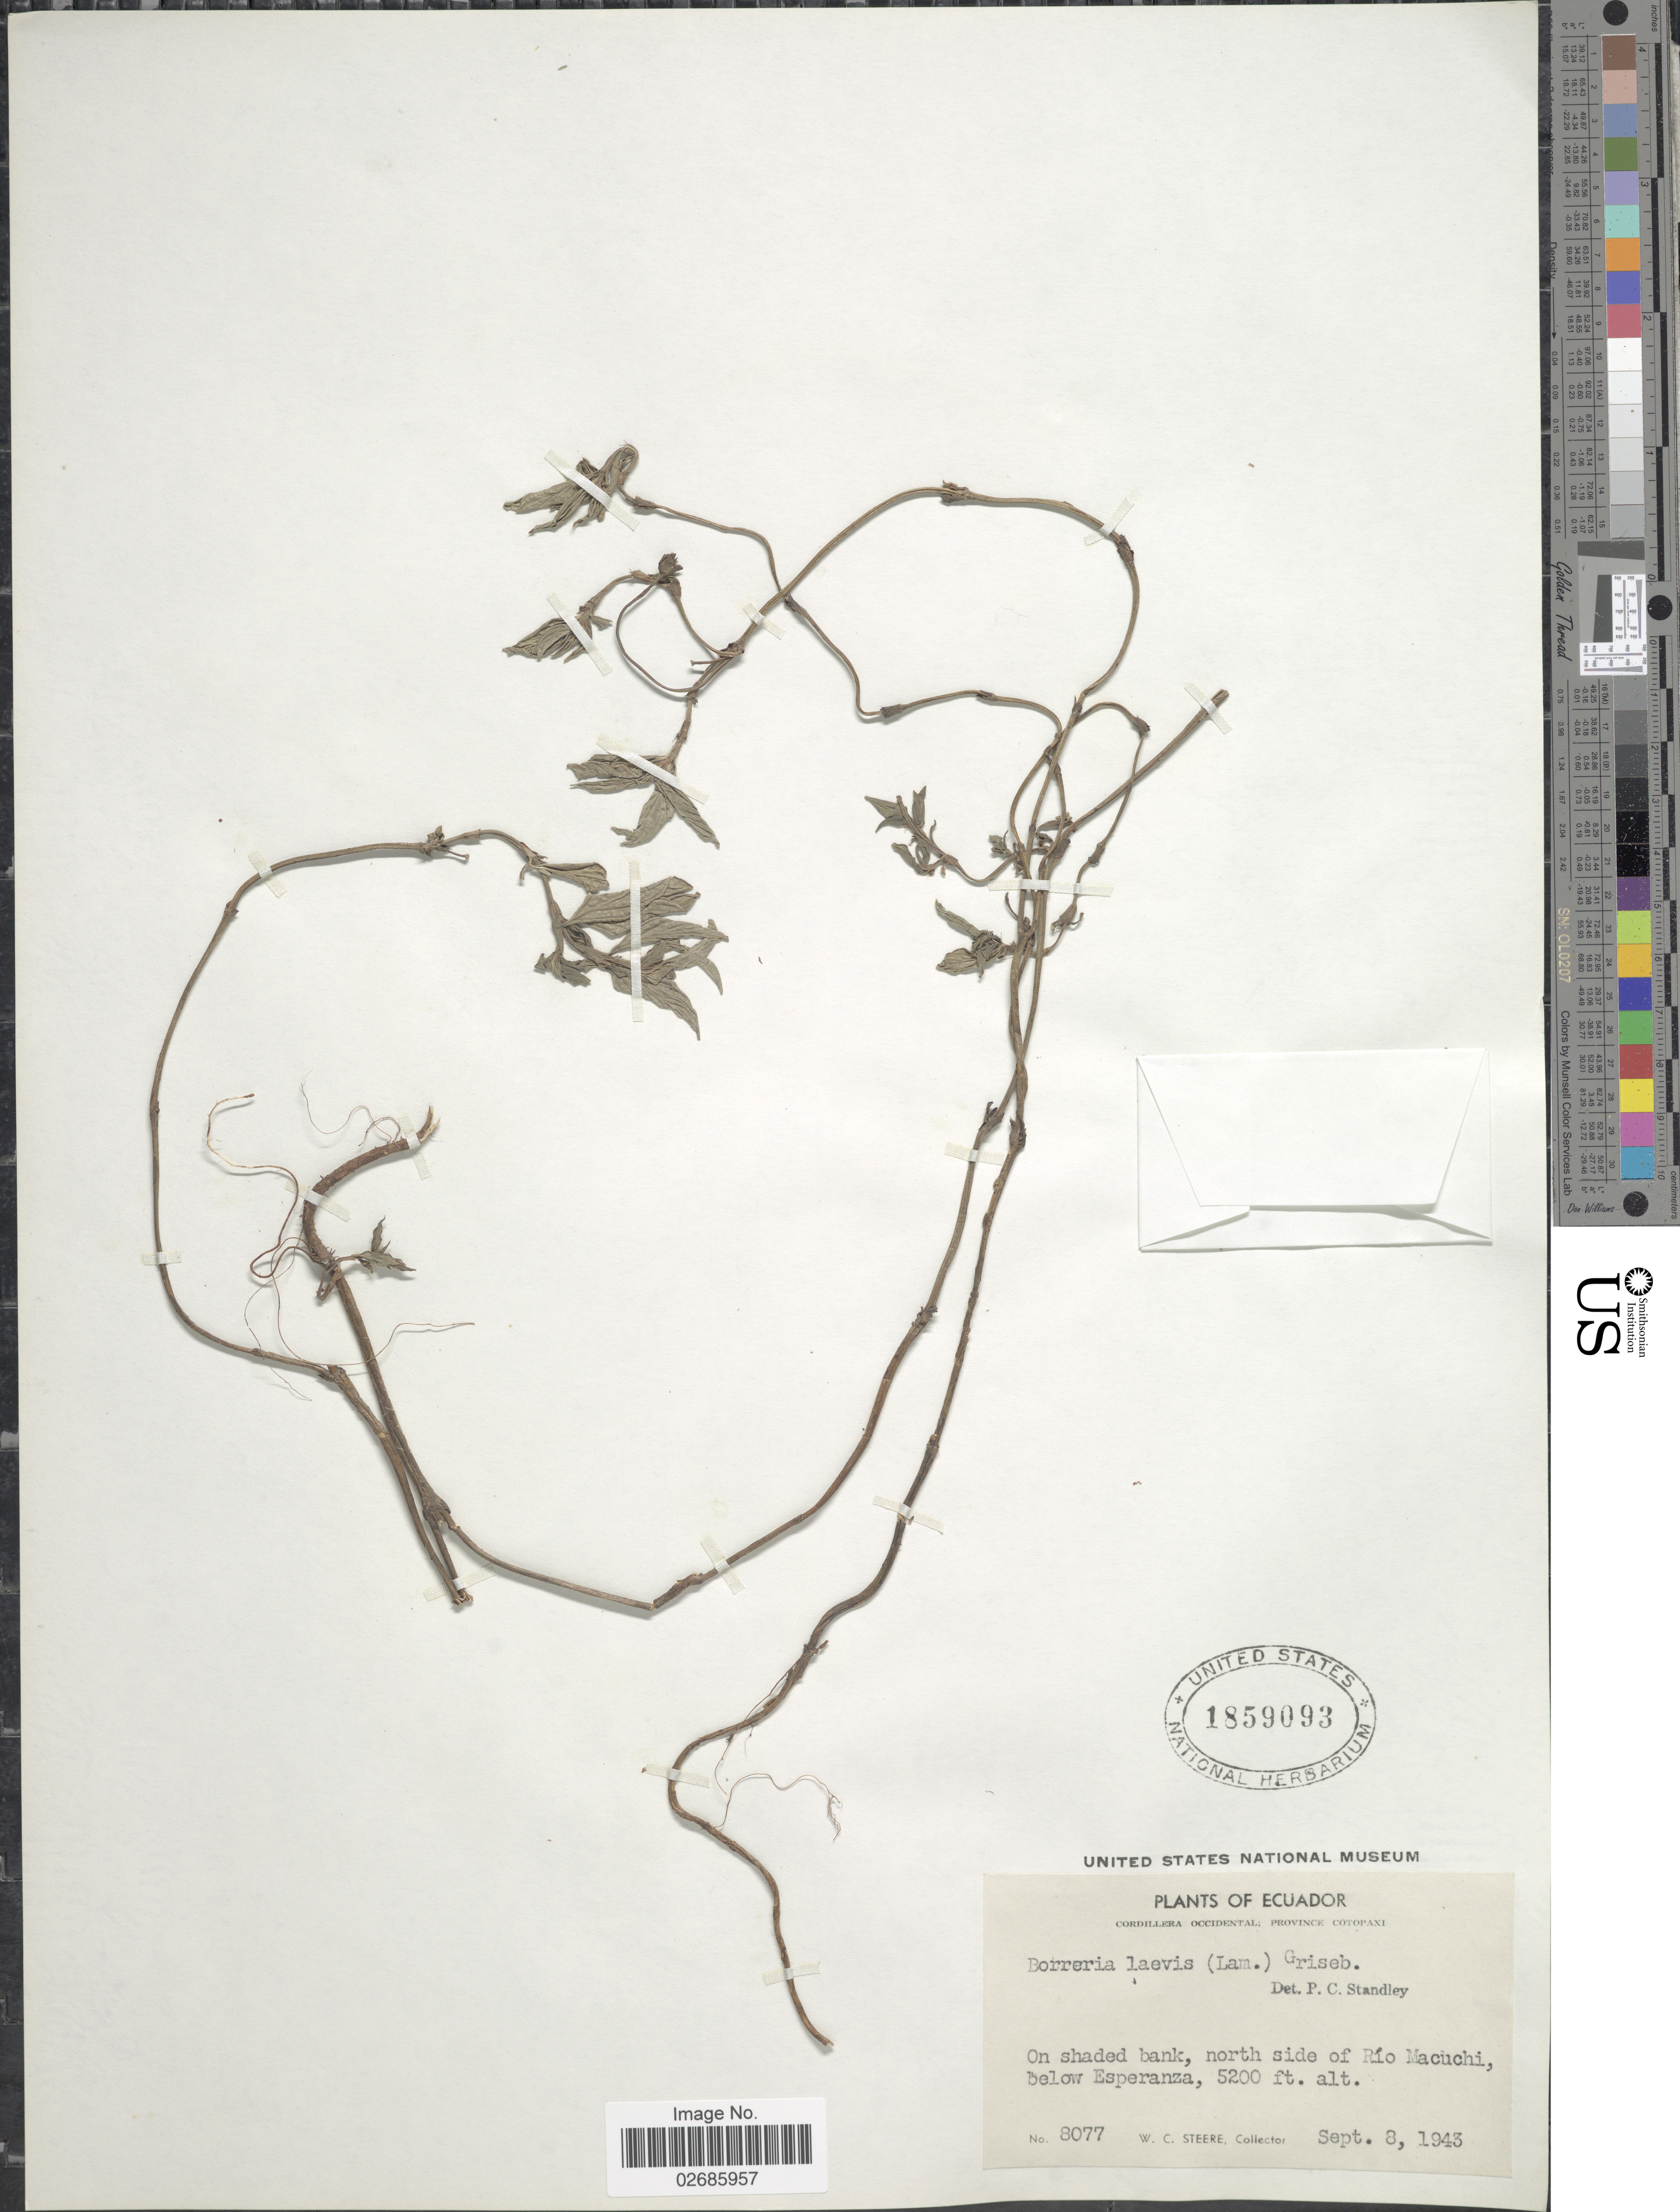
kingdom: Plantae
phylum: Tracheophyta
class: Magnoliopsida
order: Gentianales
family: Rubiaceae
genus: Borreria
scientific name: Borreria remota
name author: (Lam.) Bacigalupo & E.L. Cabral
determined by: Kirkbride, J. H., Jr.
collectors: W. C. Steere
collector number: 8077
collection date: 1943-09-08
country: Ecuador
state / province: Cotopaxi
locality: Cordillera Occidental. On shaded bank, north side of Rio Macuchi, below Esperanza.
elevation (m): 1585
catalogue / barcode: US 1859093